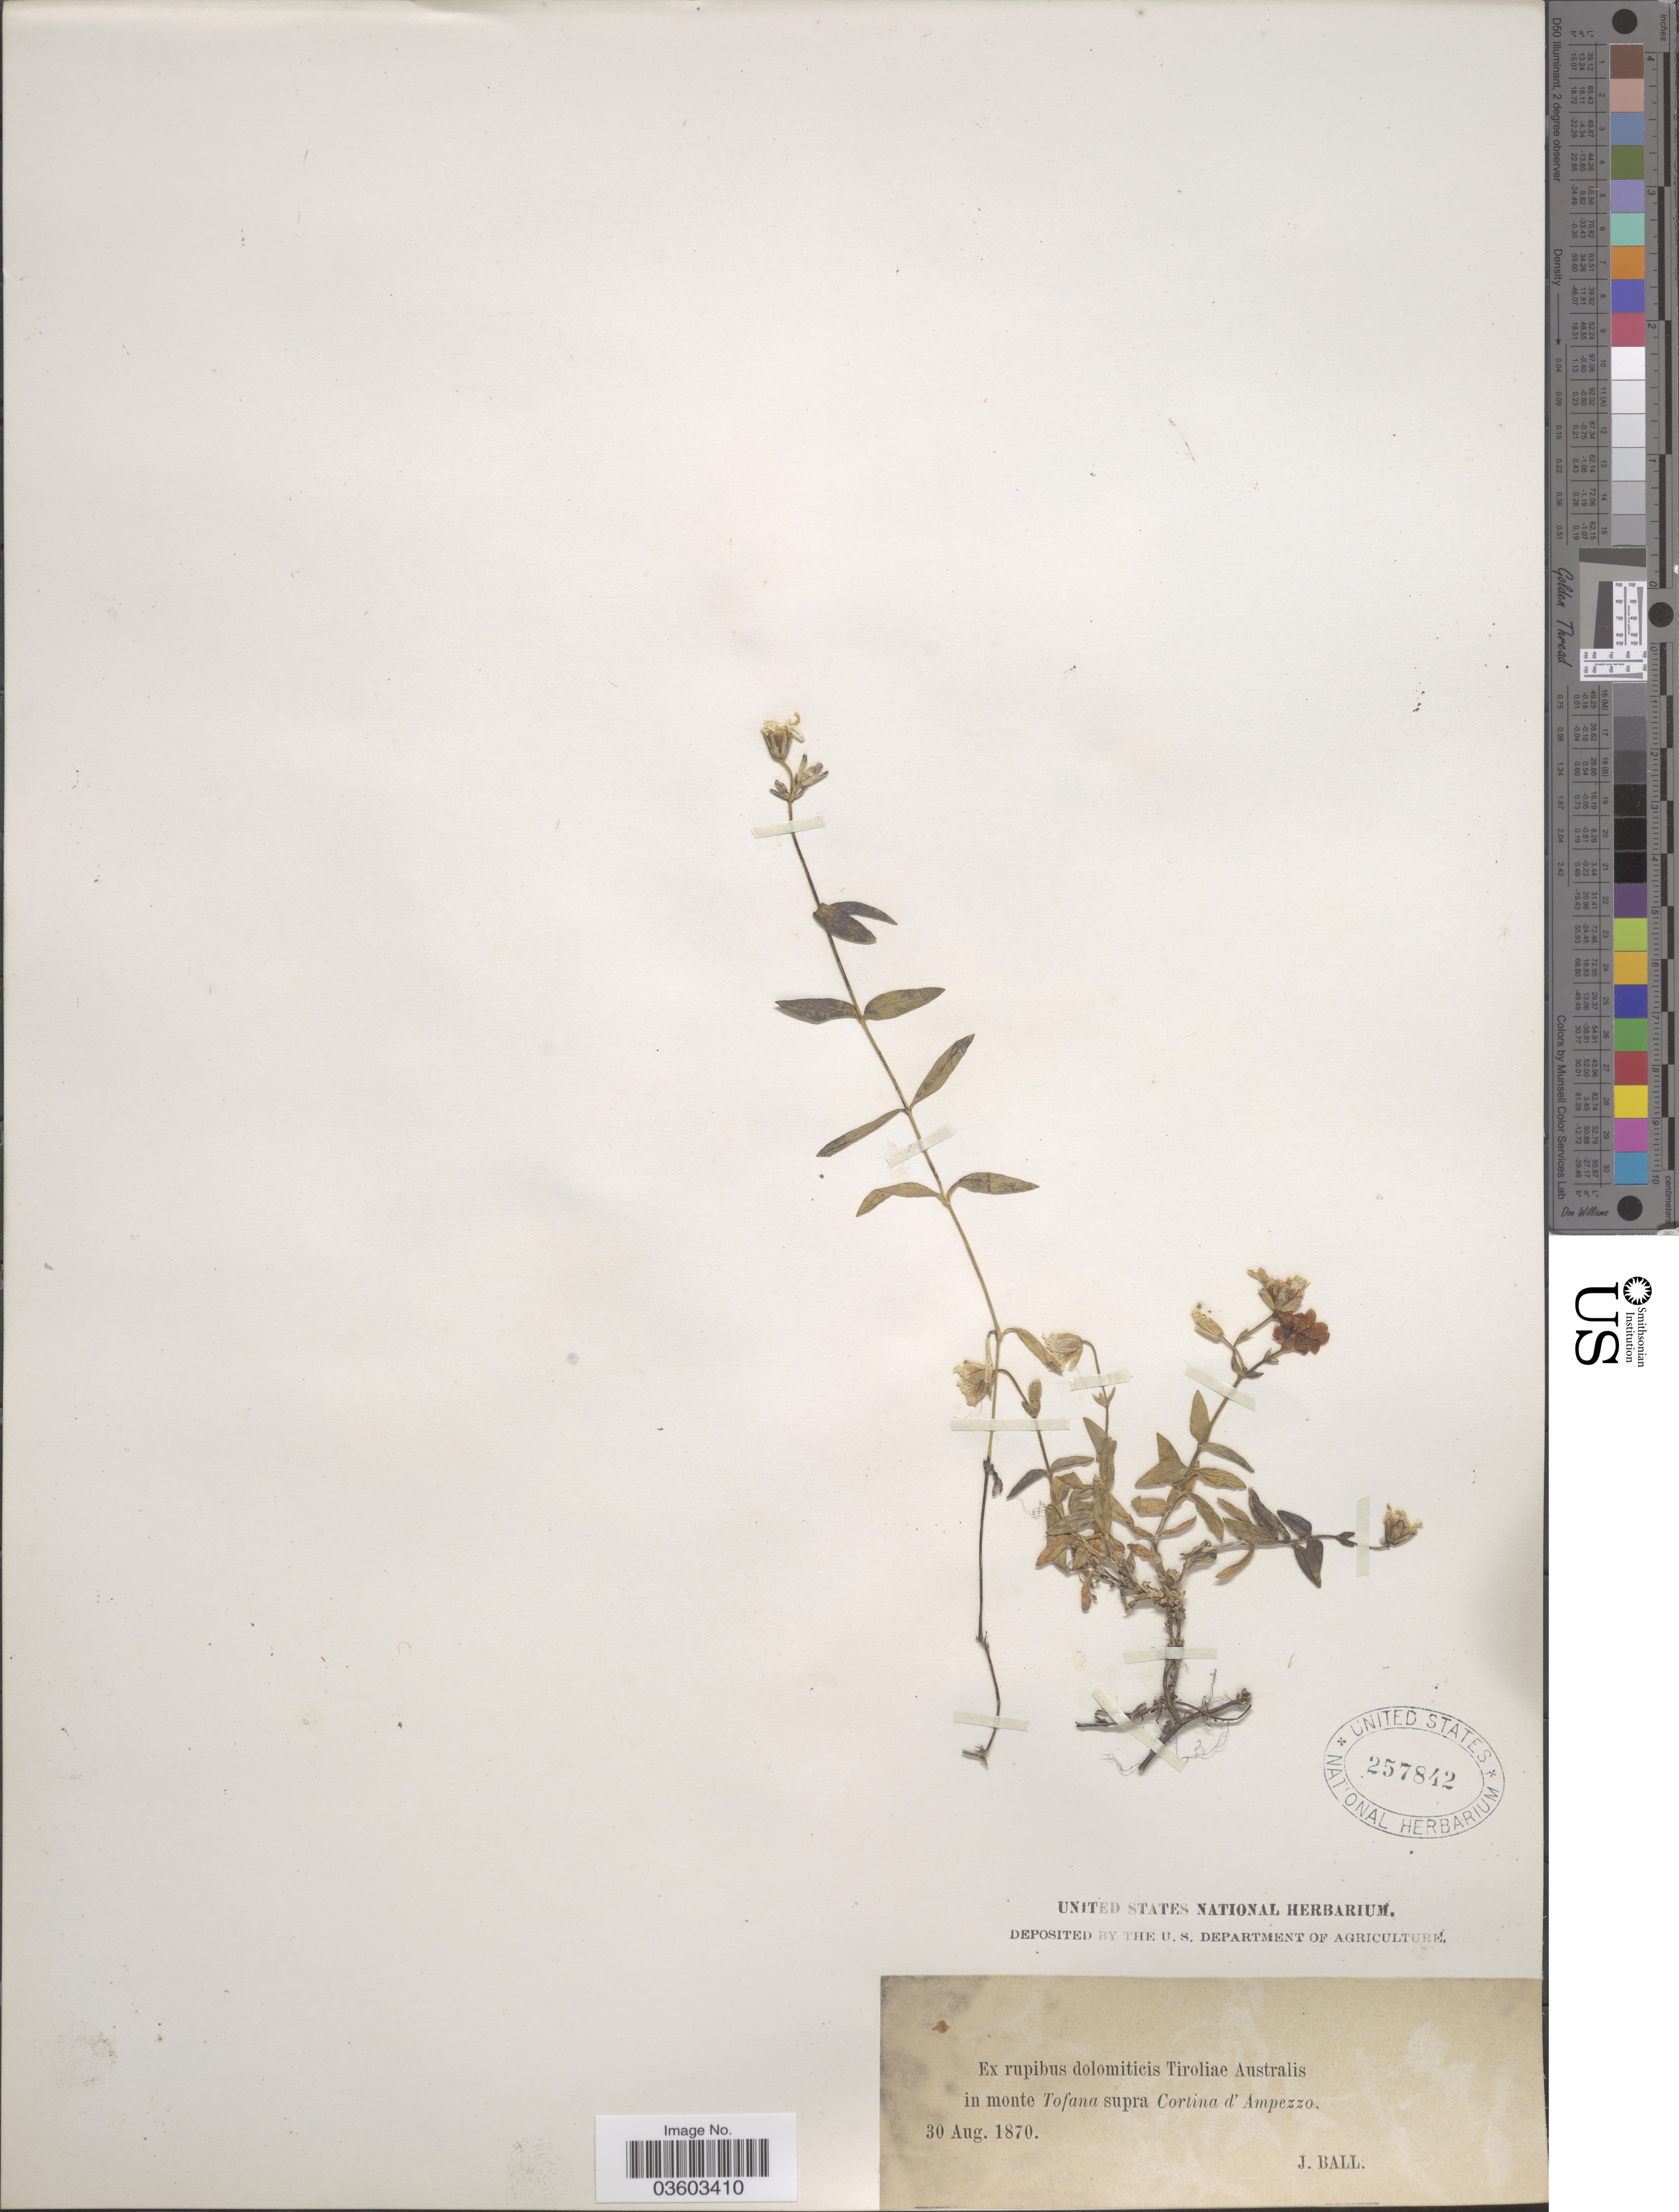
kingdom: Plantae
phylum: Tracheophyta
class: Magnoliopsida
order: Caryophyllales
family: Caryophyllaceae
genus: Cerastium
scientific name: Cerastium sp.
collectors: J. Ball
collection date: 1870-08-30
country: Italy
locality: Ex rupibus dolomiticis Tiroliae Australis, in monte Tofana supra Cortina d'Ampezzo.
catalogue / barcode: US 257842